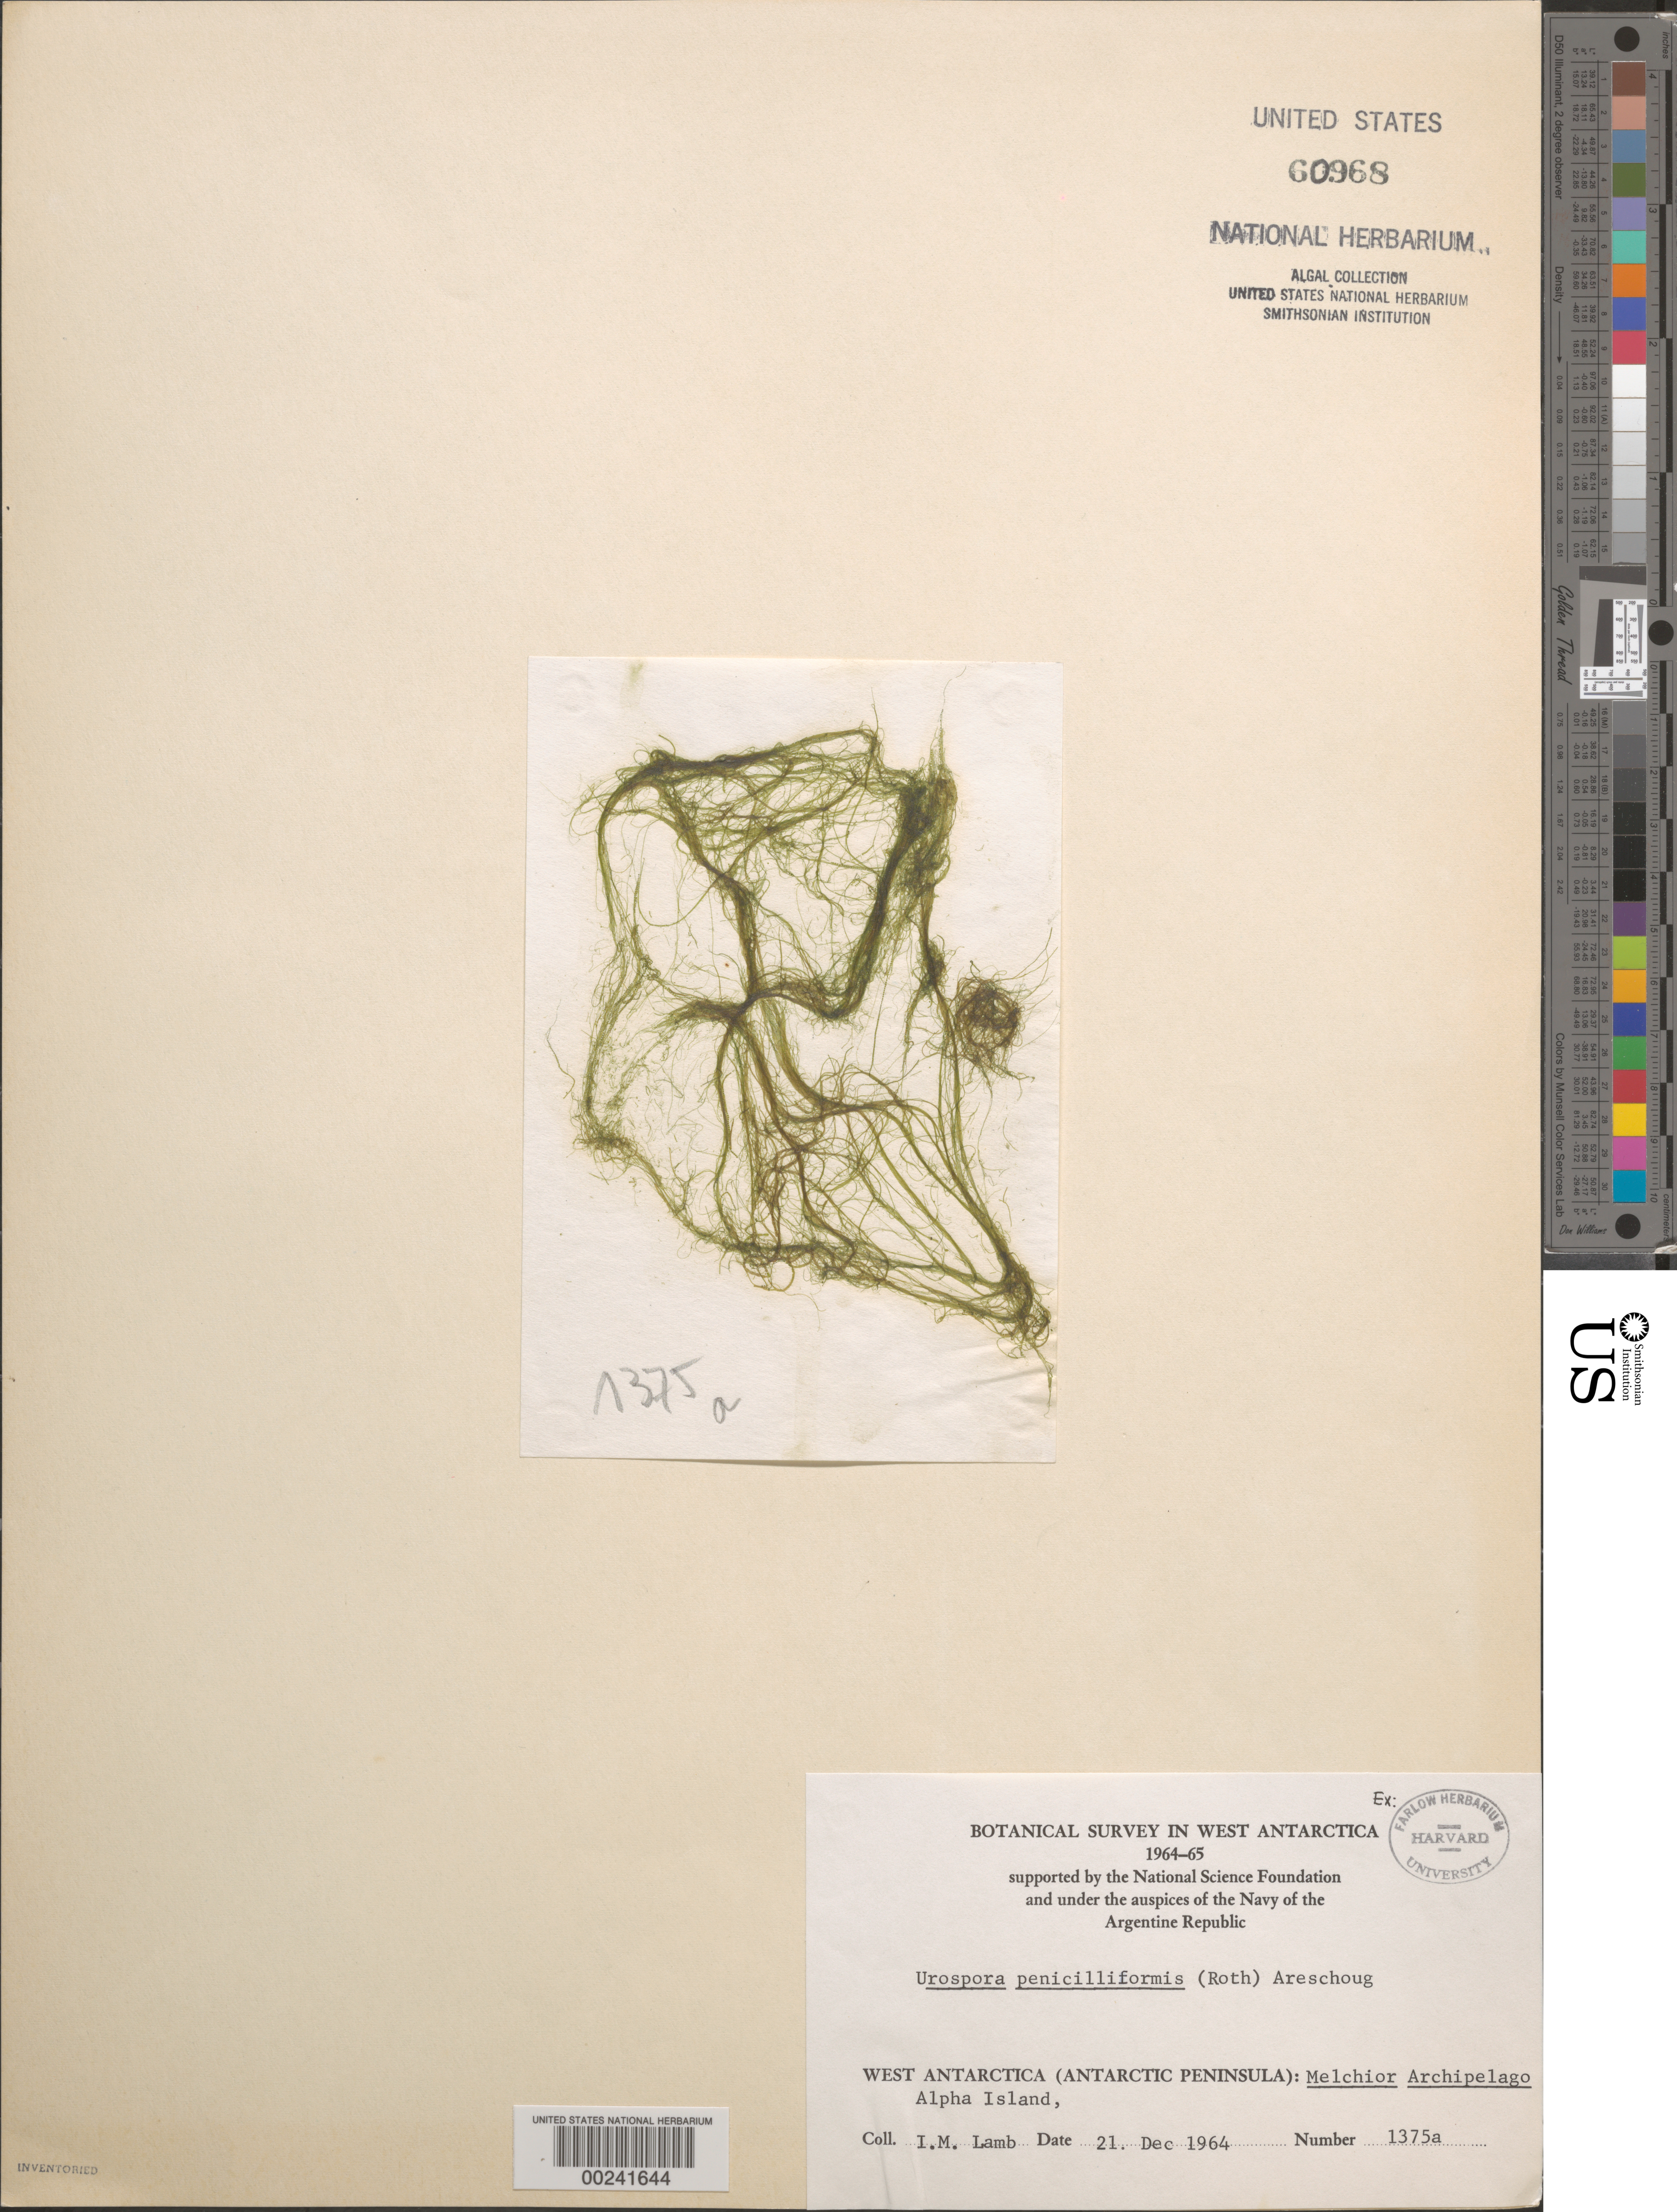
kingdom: Plantae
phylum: Chlorophyta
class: Ulvophyceae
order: Ulotrichales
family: Ulotrichaceae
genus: Urospora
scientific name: Urospora penicilliformis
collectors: I. M. Lamb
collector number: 1375a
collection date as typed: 21 Dec 1964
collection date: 1964-12-21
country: Antarctica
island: Alpha Island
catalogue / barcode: US 60968